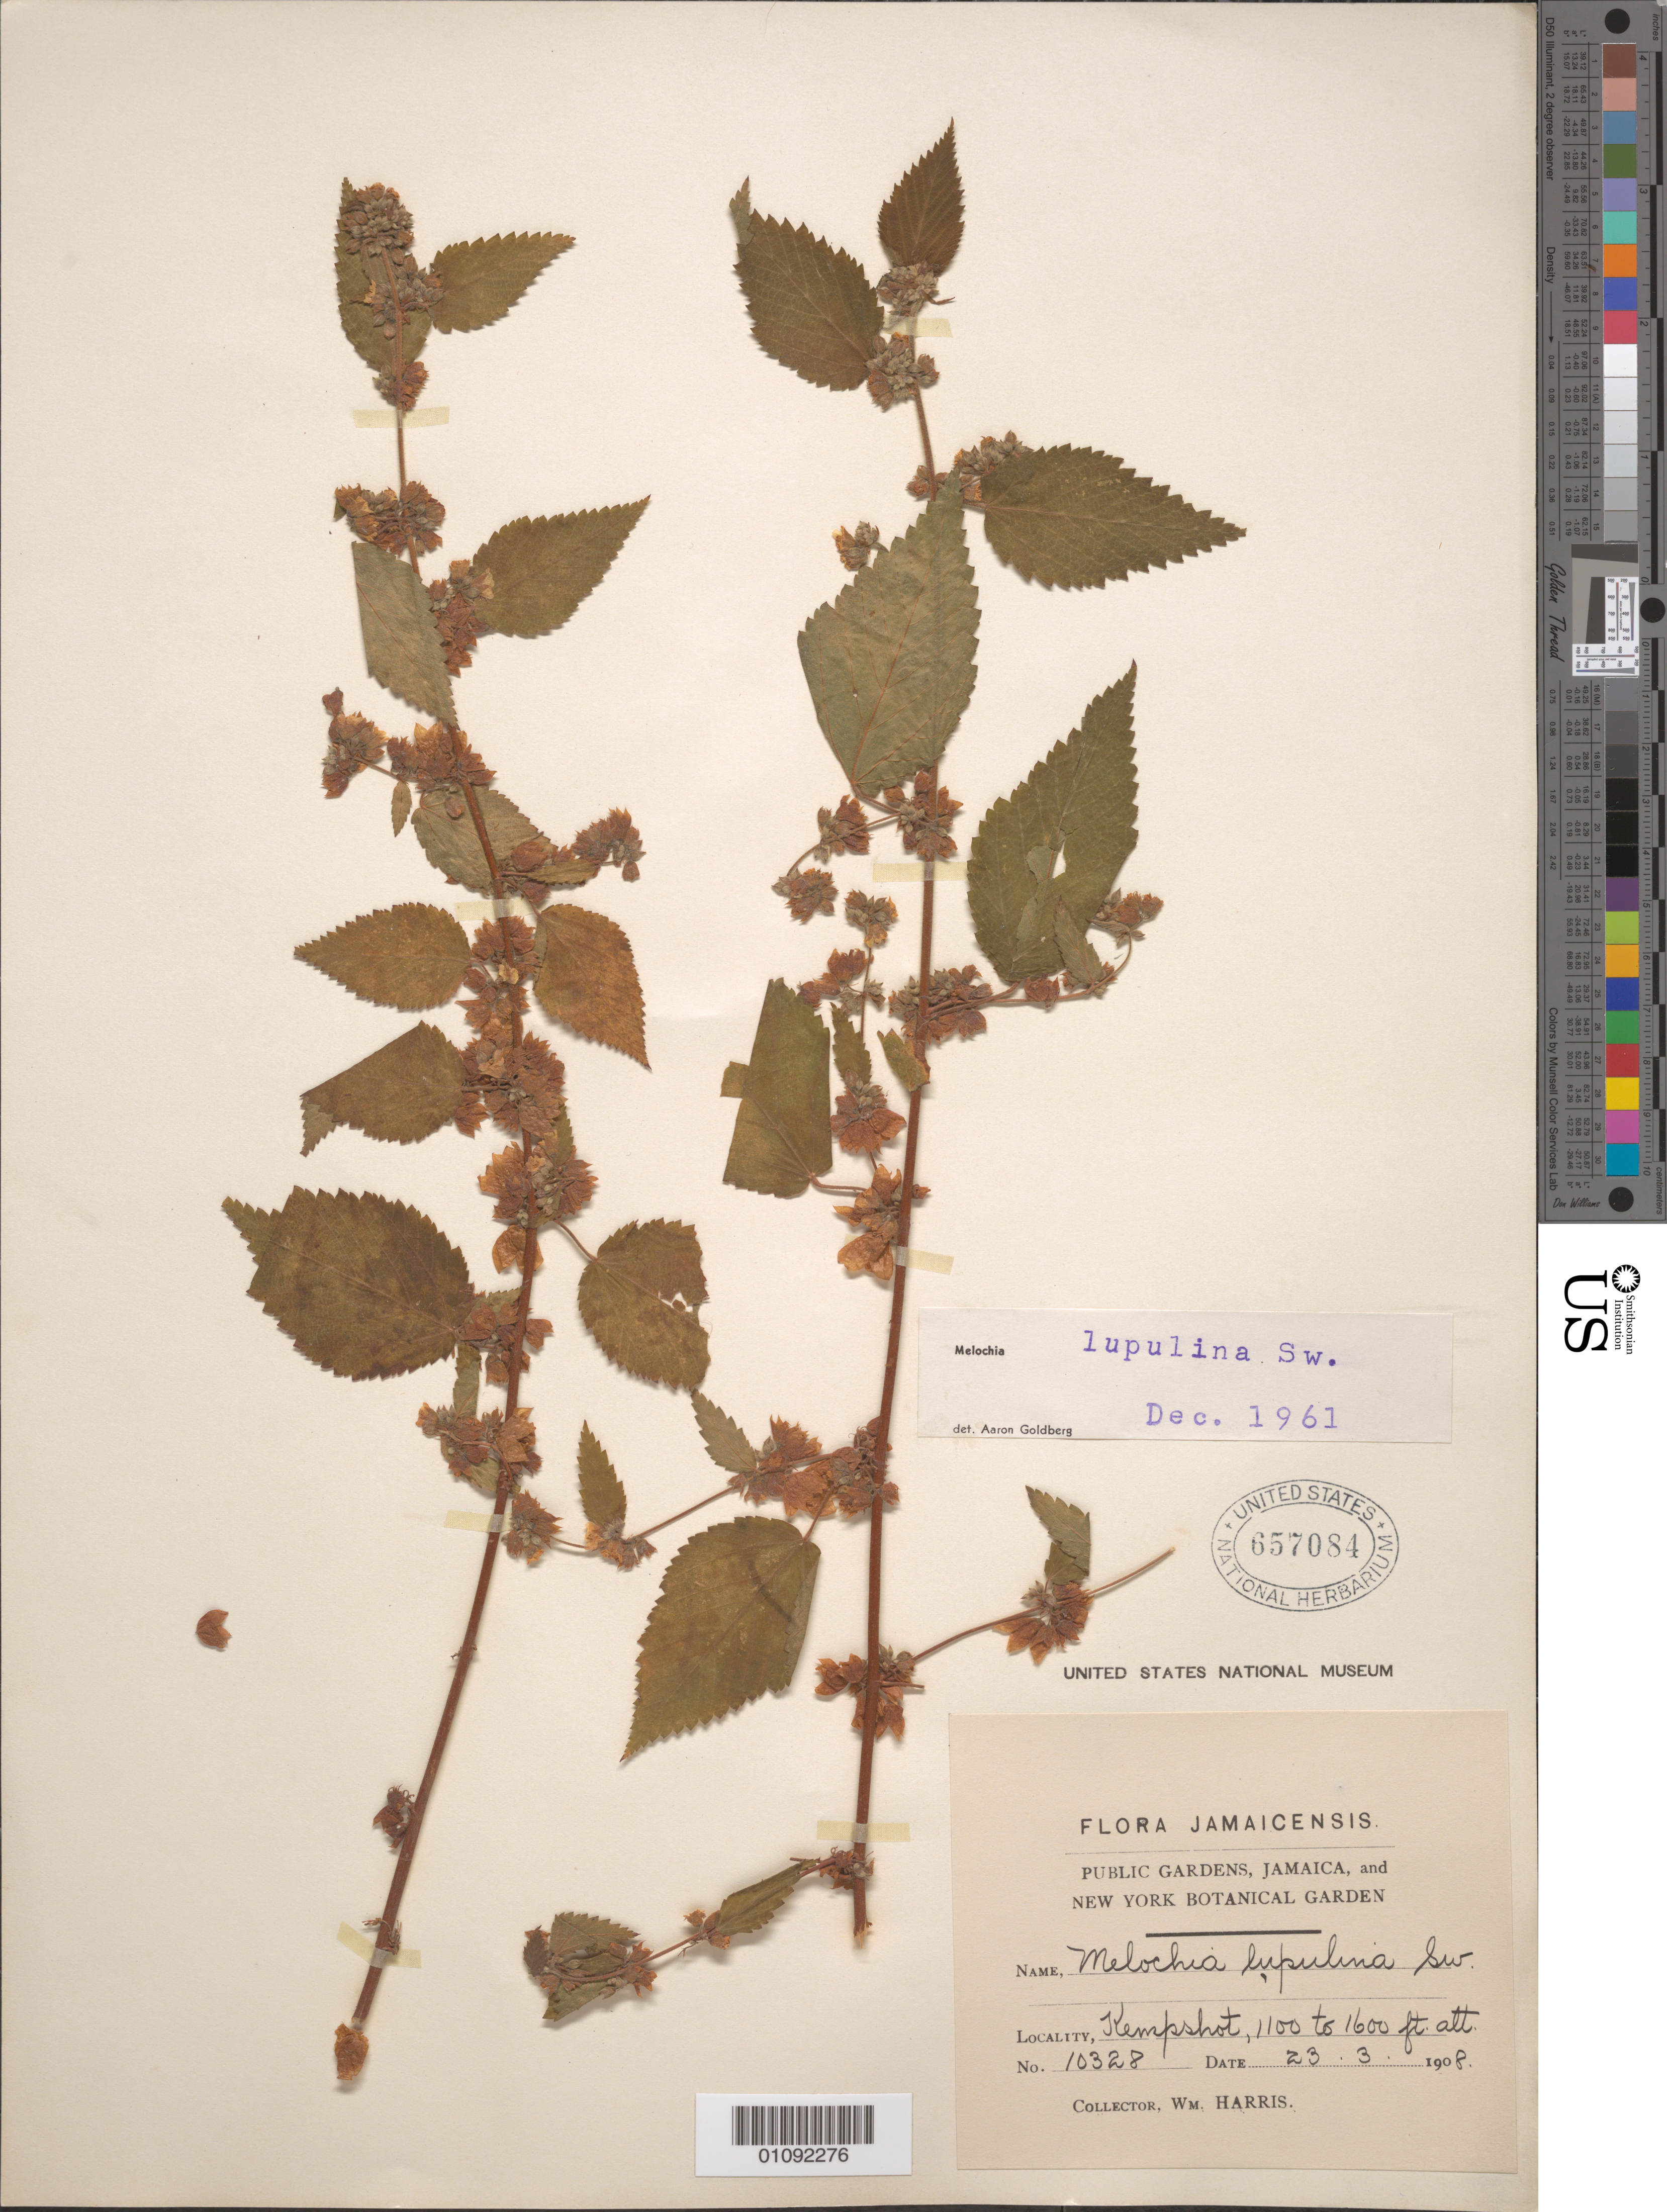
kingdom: Plantae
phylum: Tracheophyta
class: Magnoliopsida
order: Malvales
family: Malvaceae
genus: Melochia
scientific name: Melochia lupulina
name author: Sw.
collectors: W. Harris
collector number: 10328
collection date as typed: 23 Mar 1908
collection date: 1908-03-23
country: Jamaica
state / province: Hanover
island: Jamaica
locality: Kempshot.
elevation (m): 335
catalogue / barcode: US 657084